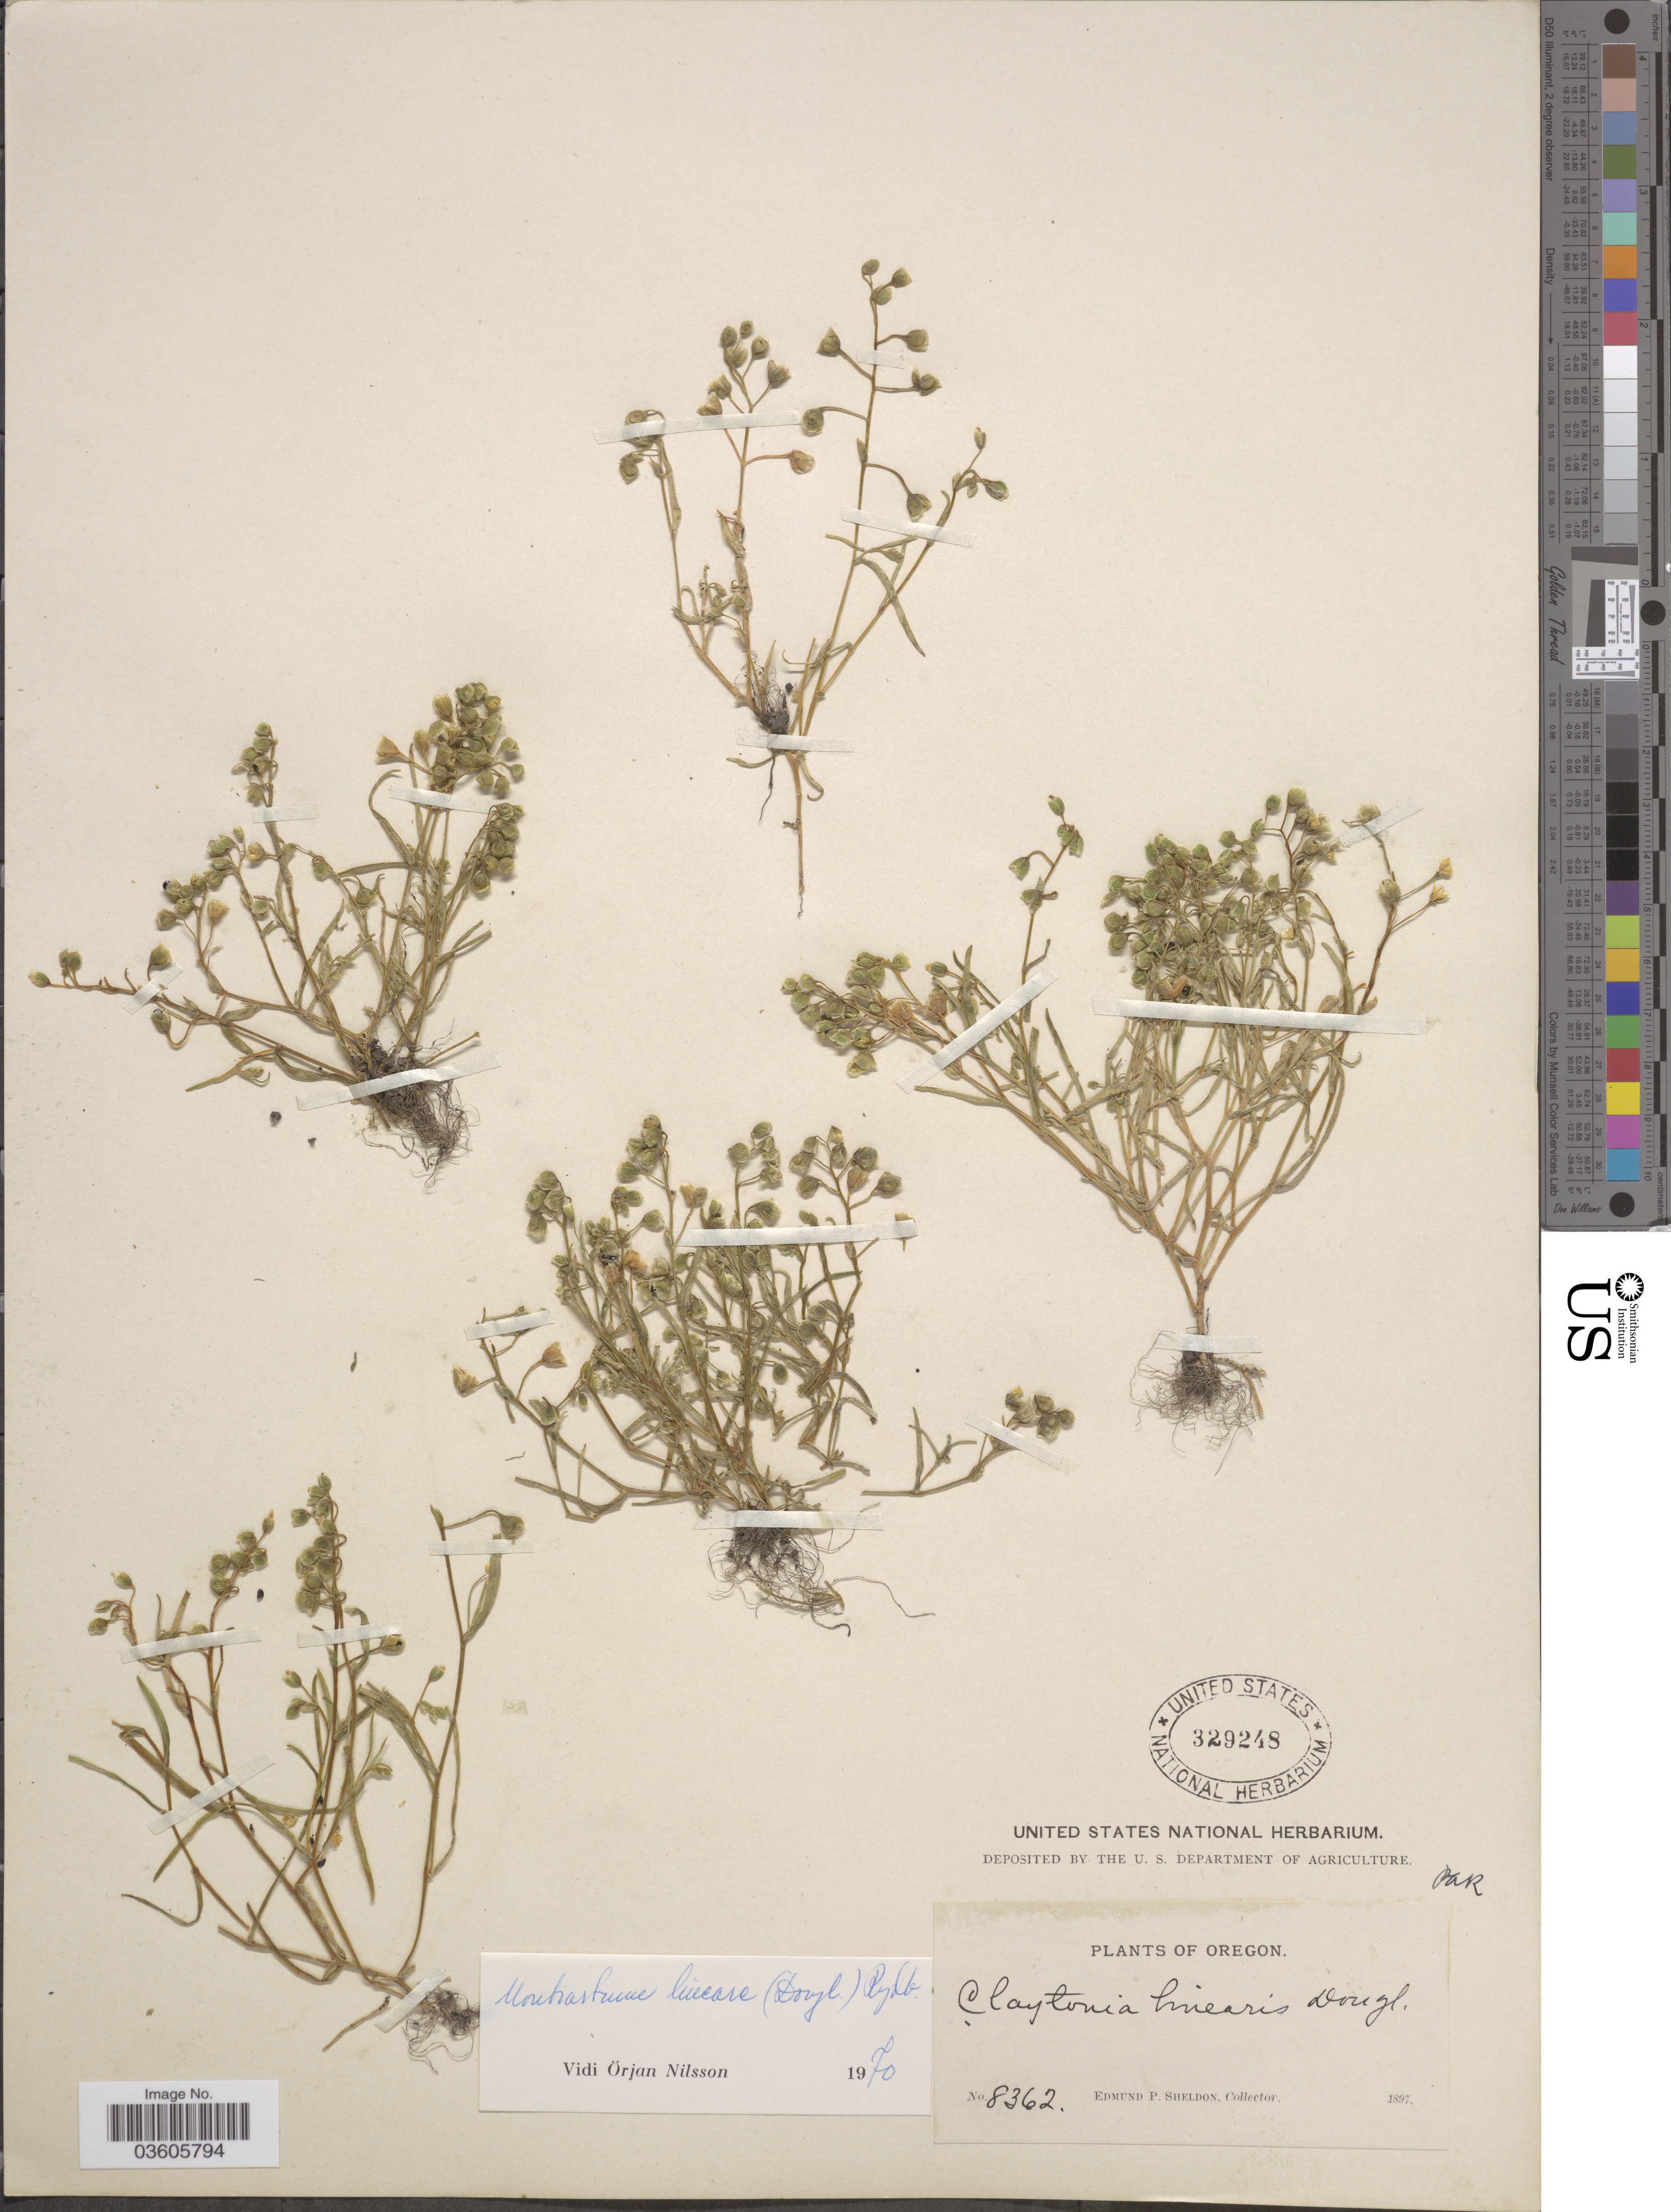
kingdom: Plantae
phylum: Tracheophyta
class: Magnoliopsida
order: Caryophyllales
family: Montiaceae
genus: Montia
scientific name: Montia linearis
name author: (Douglas) Greene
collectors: E. P. Sheldon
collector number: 8362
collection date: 1897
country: United States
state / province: Oregon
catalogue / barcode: US 329248